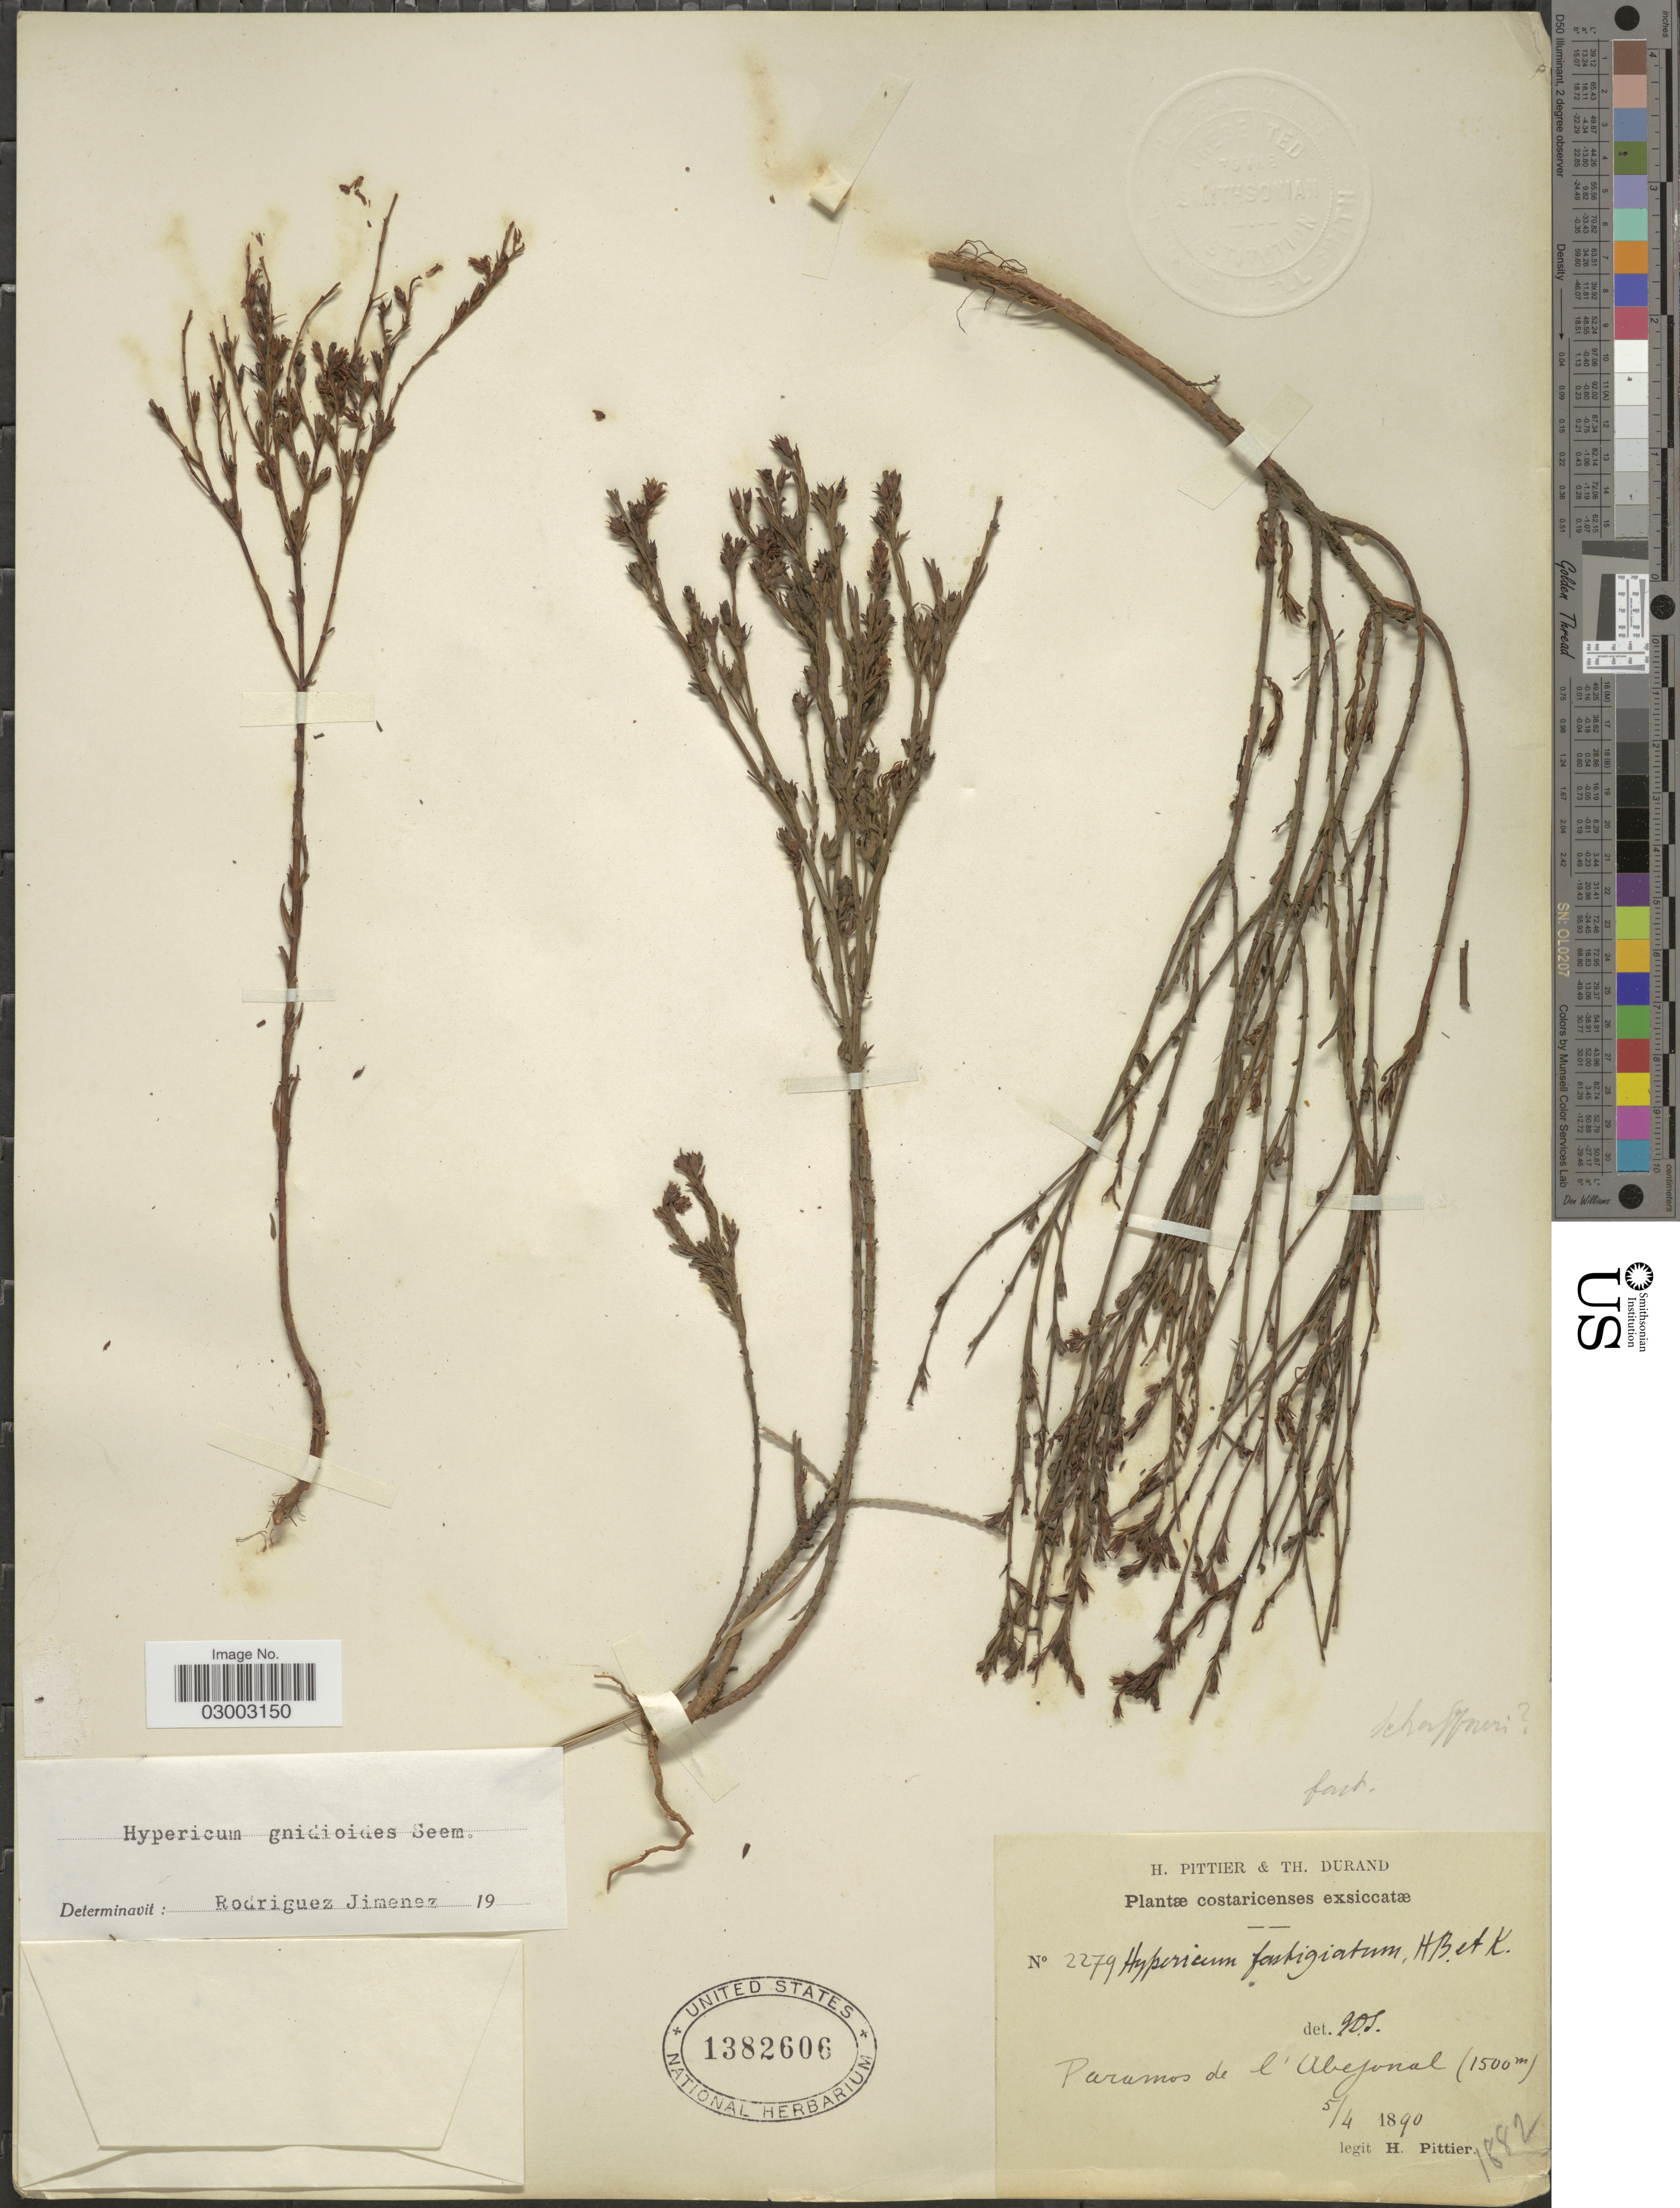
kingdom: Plantae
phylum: Tracheophyta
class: Magnoliopsida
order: Malpighiales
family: Hypericaceae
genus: Hypericum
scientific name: Hypericum gnidioides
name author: Seem.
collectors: H. F. Pittier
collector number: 2279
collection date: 1890-04-05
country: Costa Rica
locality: Paramos de l'Abejonal.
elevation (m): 1500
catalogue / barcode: US 1382606